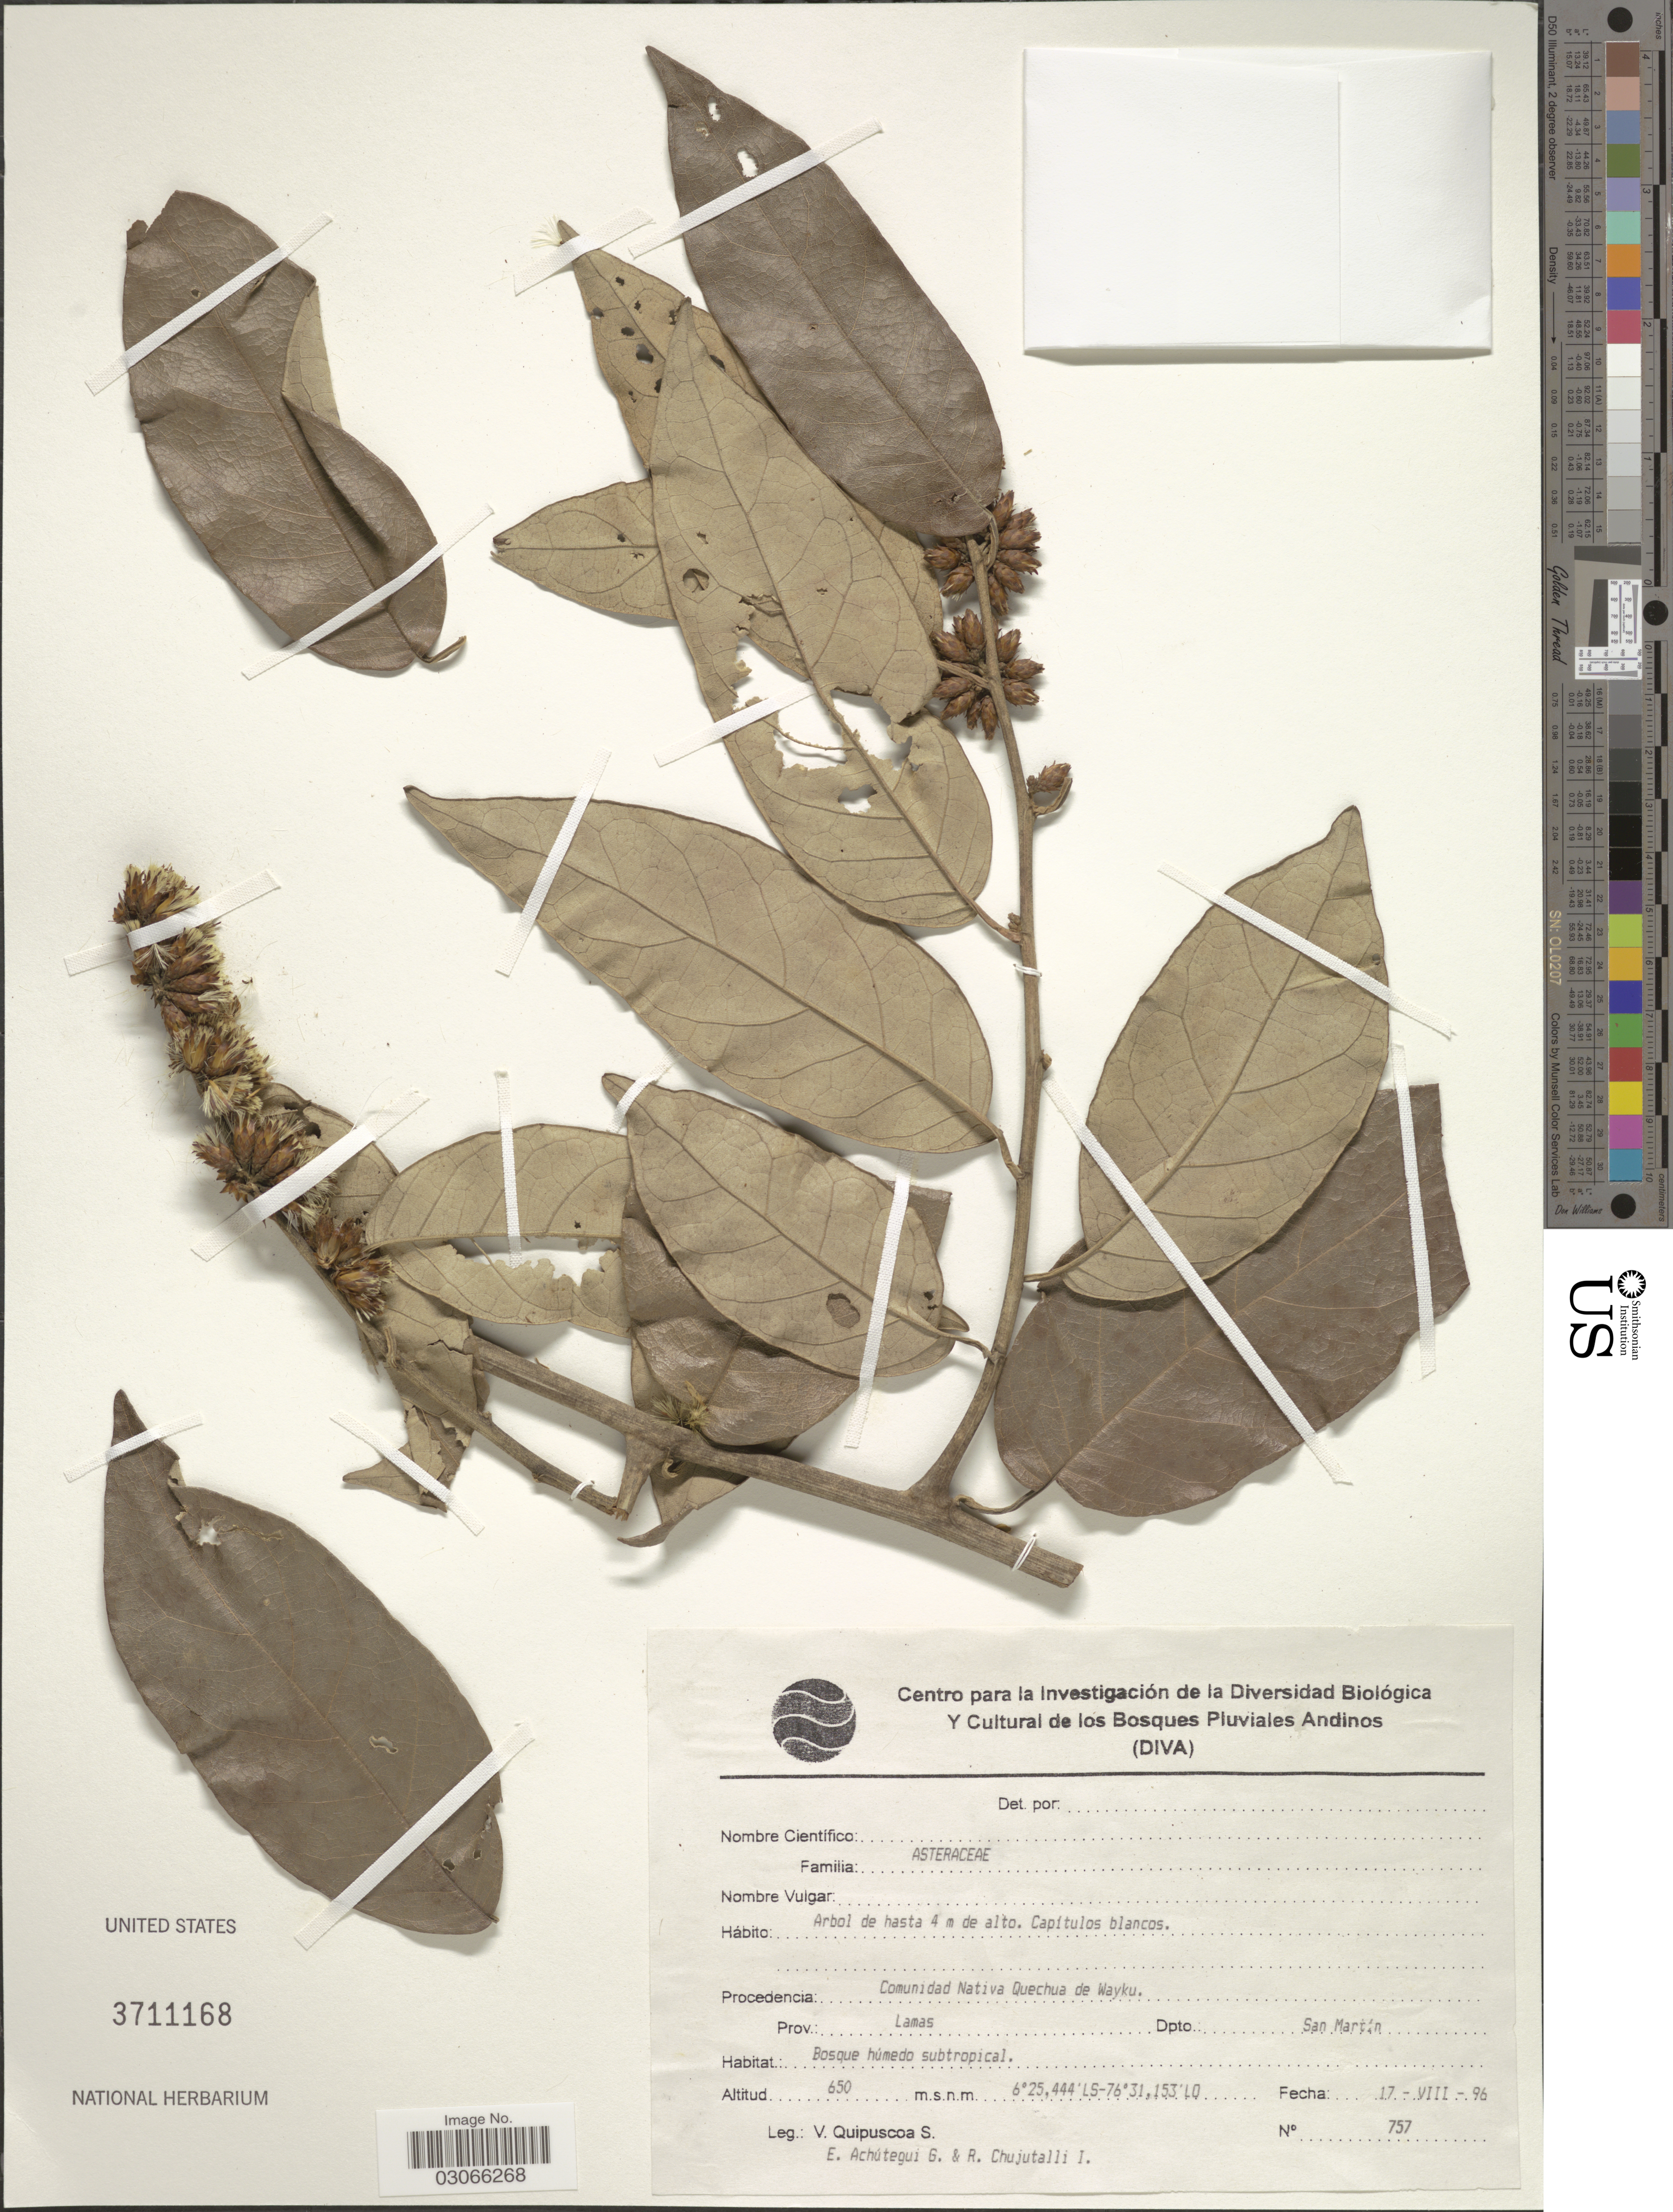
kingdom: Plantae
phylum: Tracheophyta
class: Magnoliopsida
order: Asterales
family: Asteraceae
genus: Piptocarpha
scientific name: Piptocarpha sp.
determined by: Ávila C., Fabio Andrés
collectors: V. Quipuscoa S., E. Achútegui G. & R. Chujutalli I.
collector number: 757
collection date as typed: Transcribed d/m/y: 17/8/96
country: Peru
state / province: San Martín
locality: Comunidad Nativa Quechua de Wayku. Prov. Lamas Dpto. San Martín.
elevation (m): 650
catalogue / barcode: US 3711168